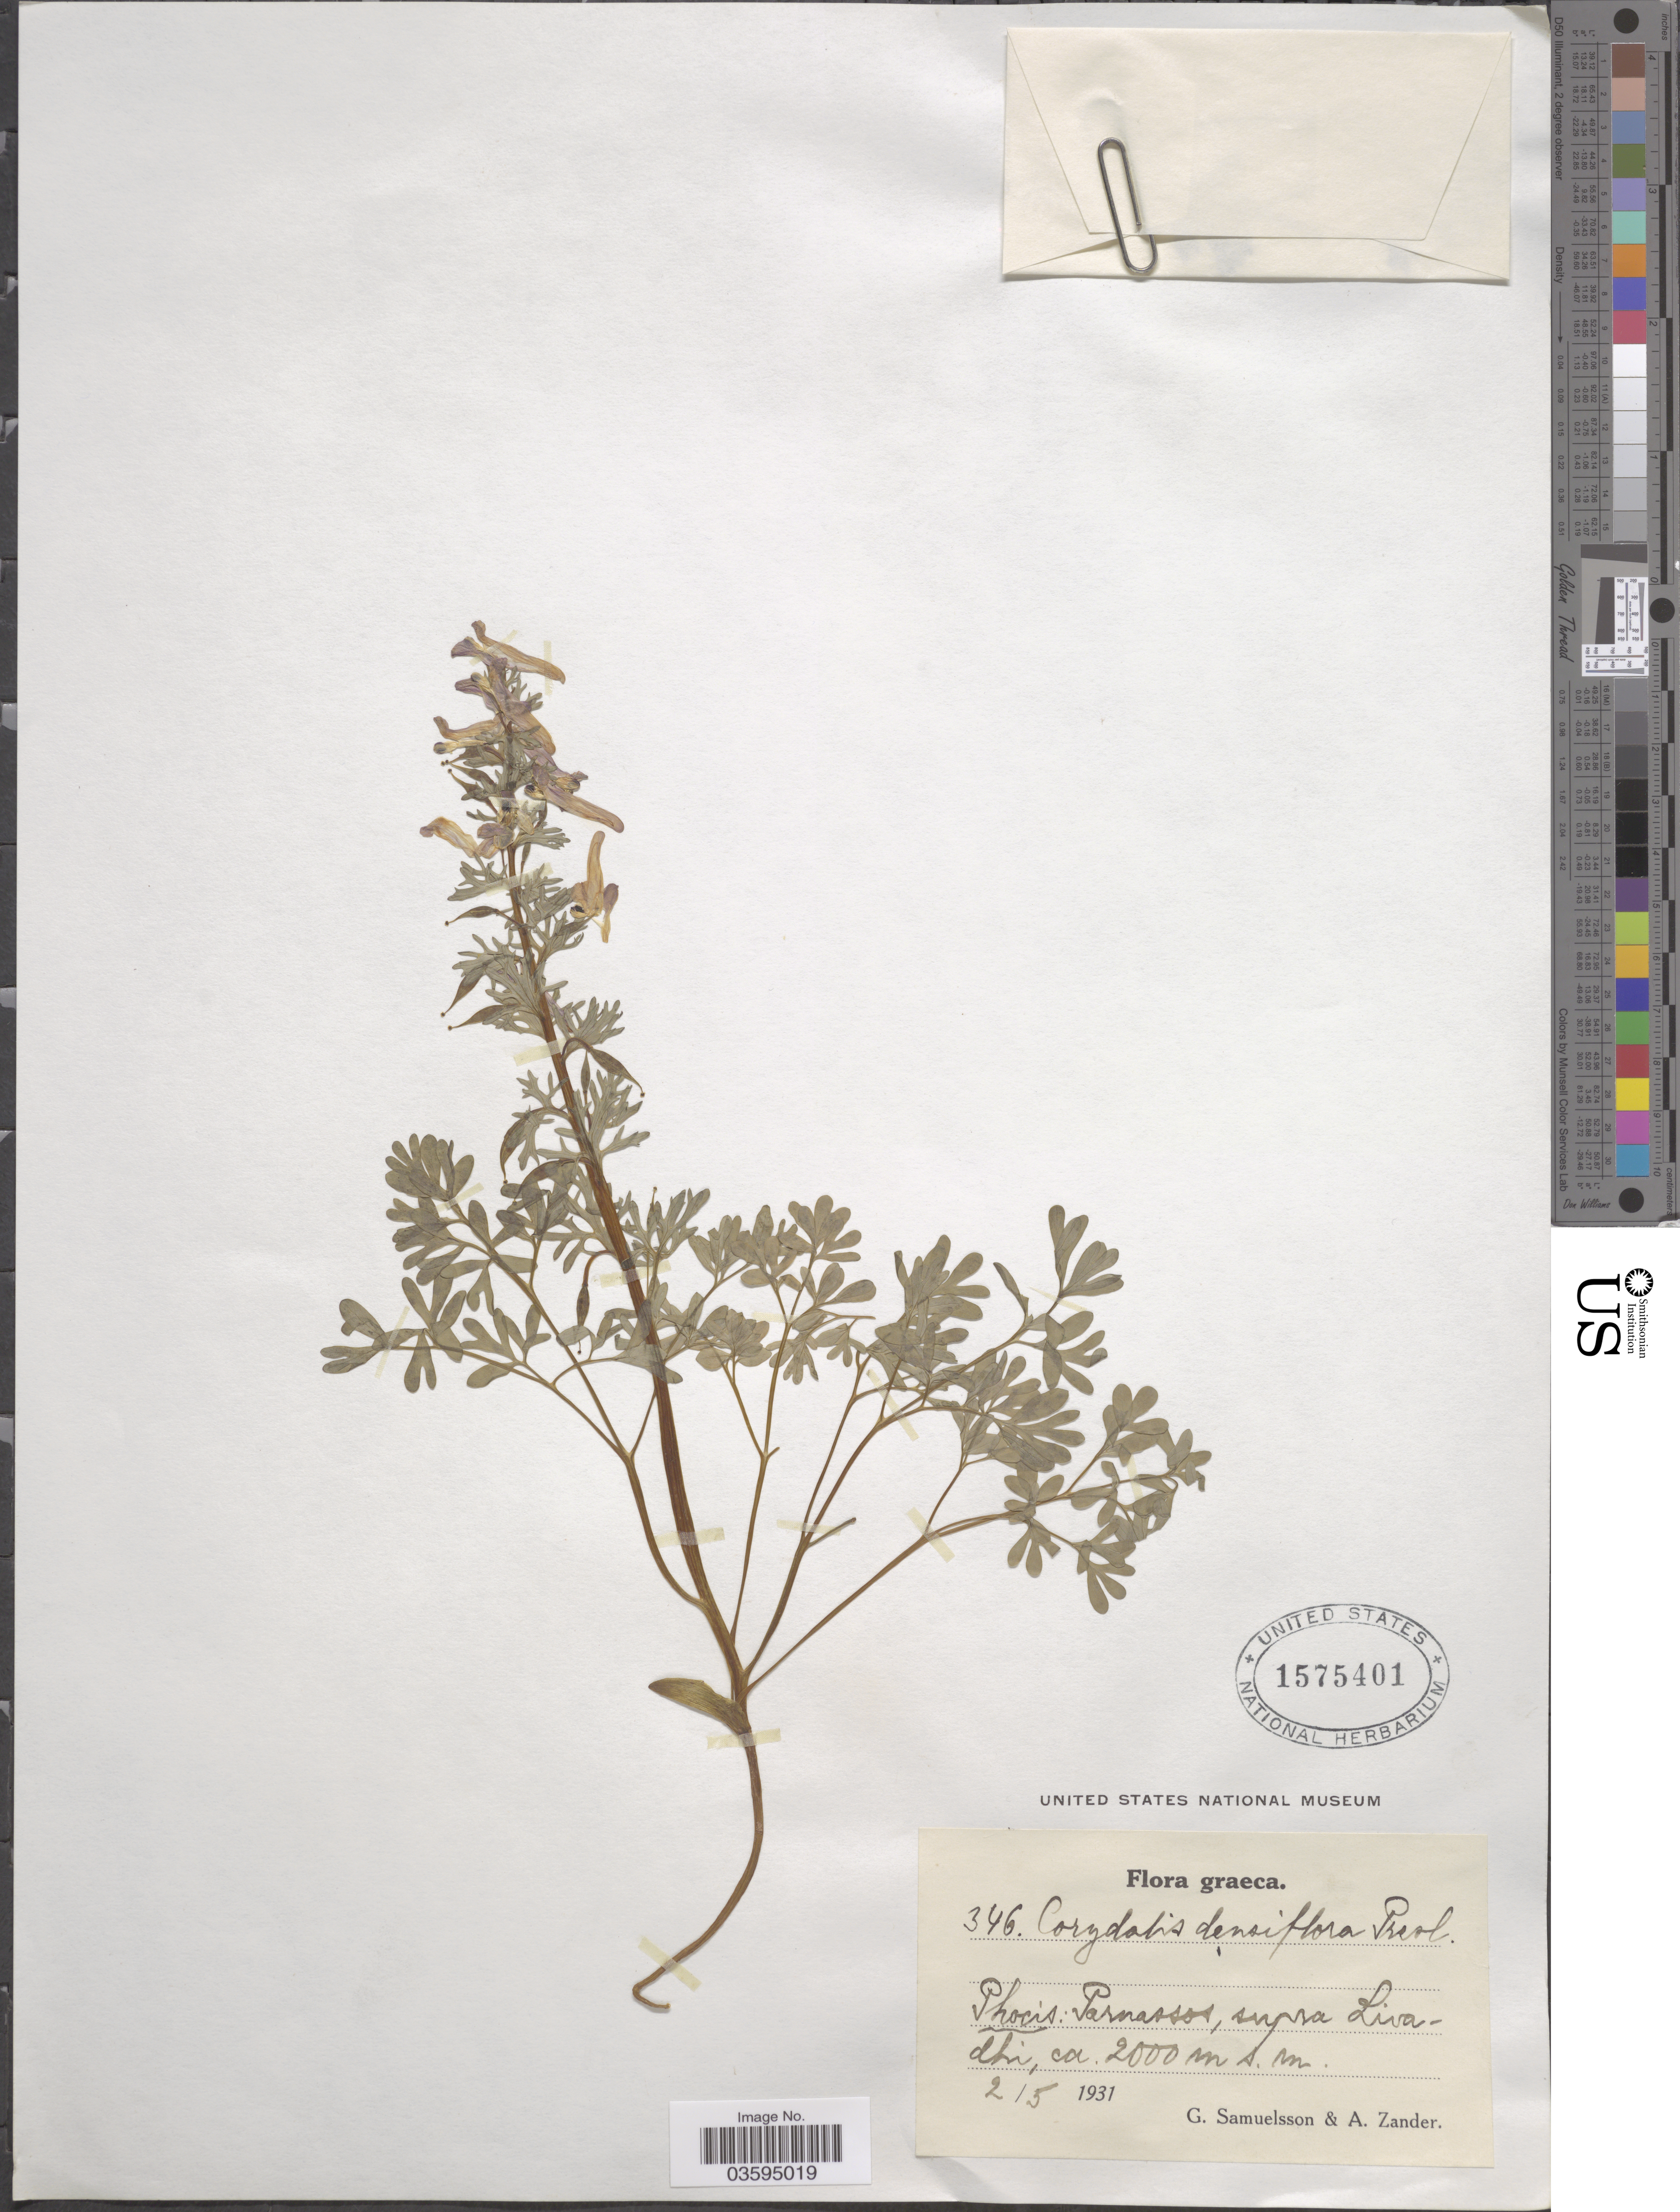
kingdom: Plantae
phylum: Tracheophyta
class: Magnoliopsida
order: Ranunculales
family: Papaveraceae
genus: Corydalis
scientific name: Corydalis densiflora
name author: C. Presl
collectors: G. Samuelsson & A. Zander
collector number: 346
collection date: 1931-05-02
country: Greece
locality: Graeca. Phocis: Parnassos, supra Livadhi.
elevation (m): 2000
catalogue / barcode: US 1575401